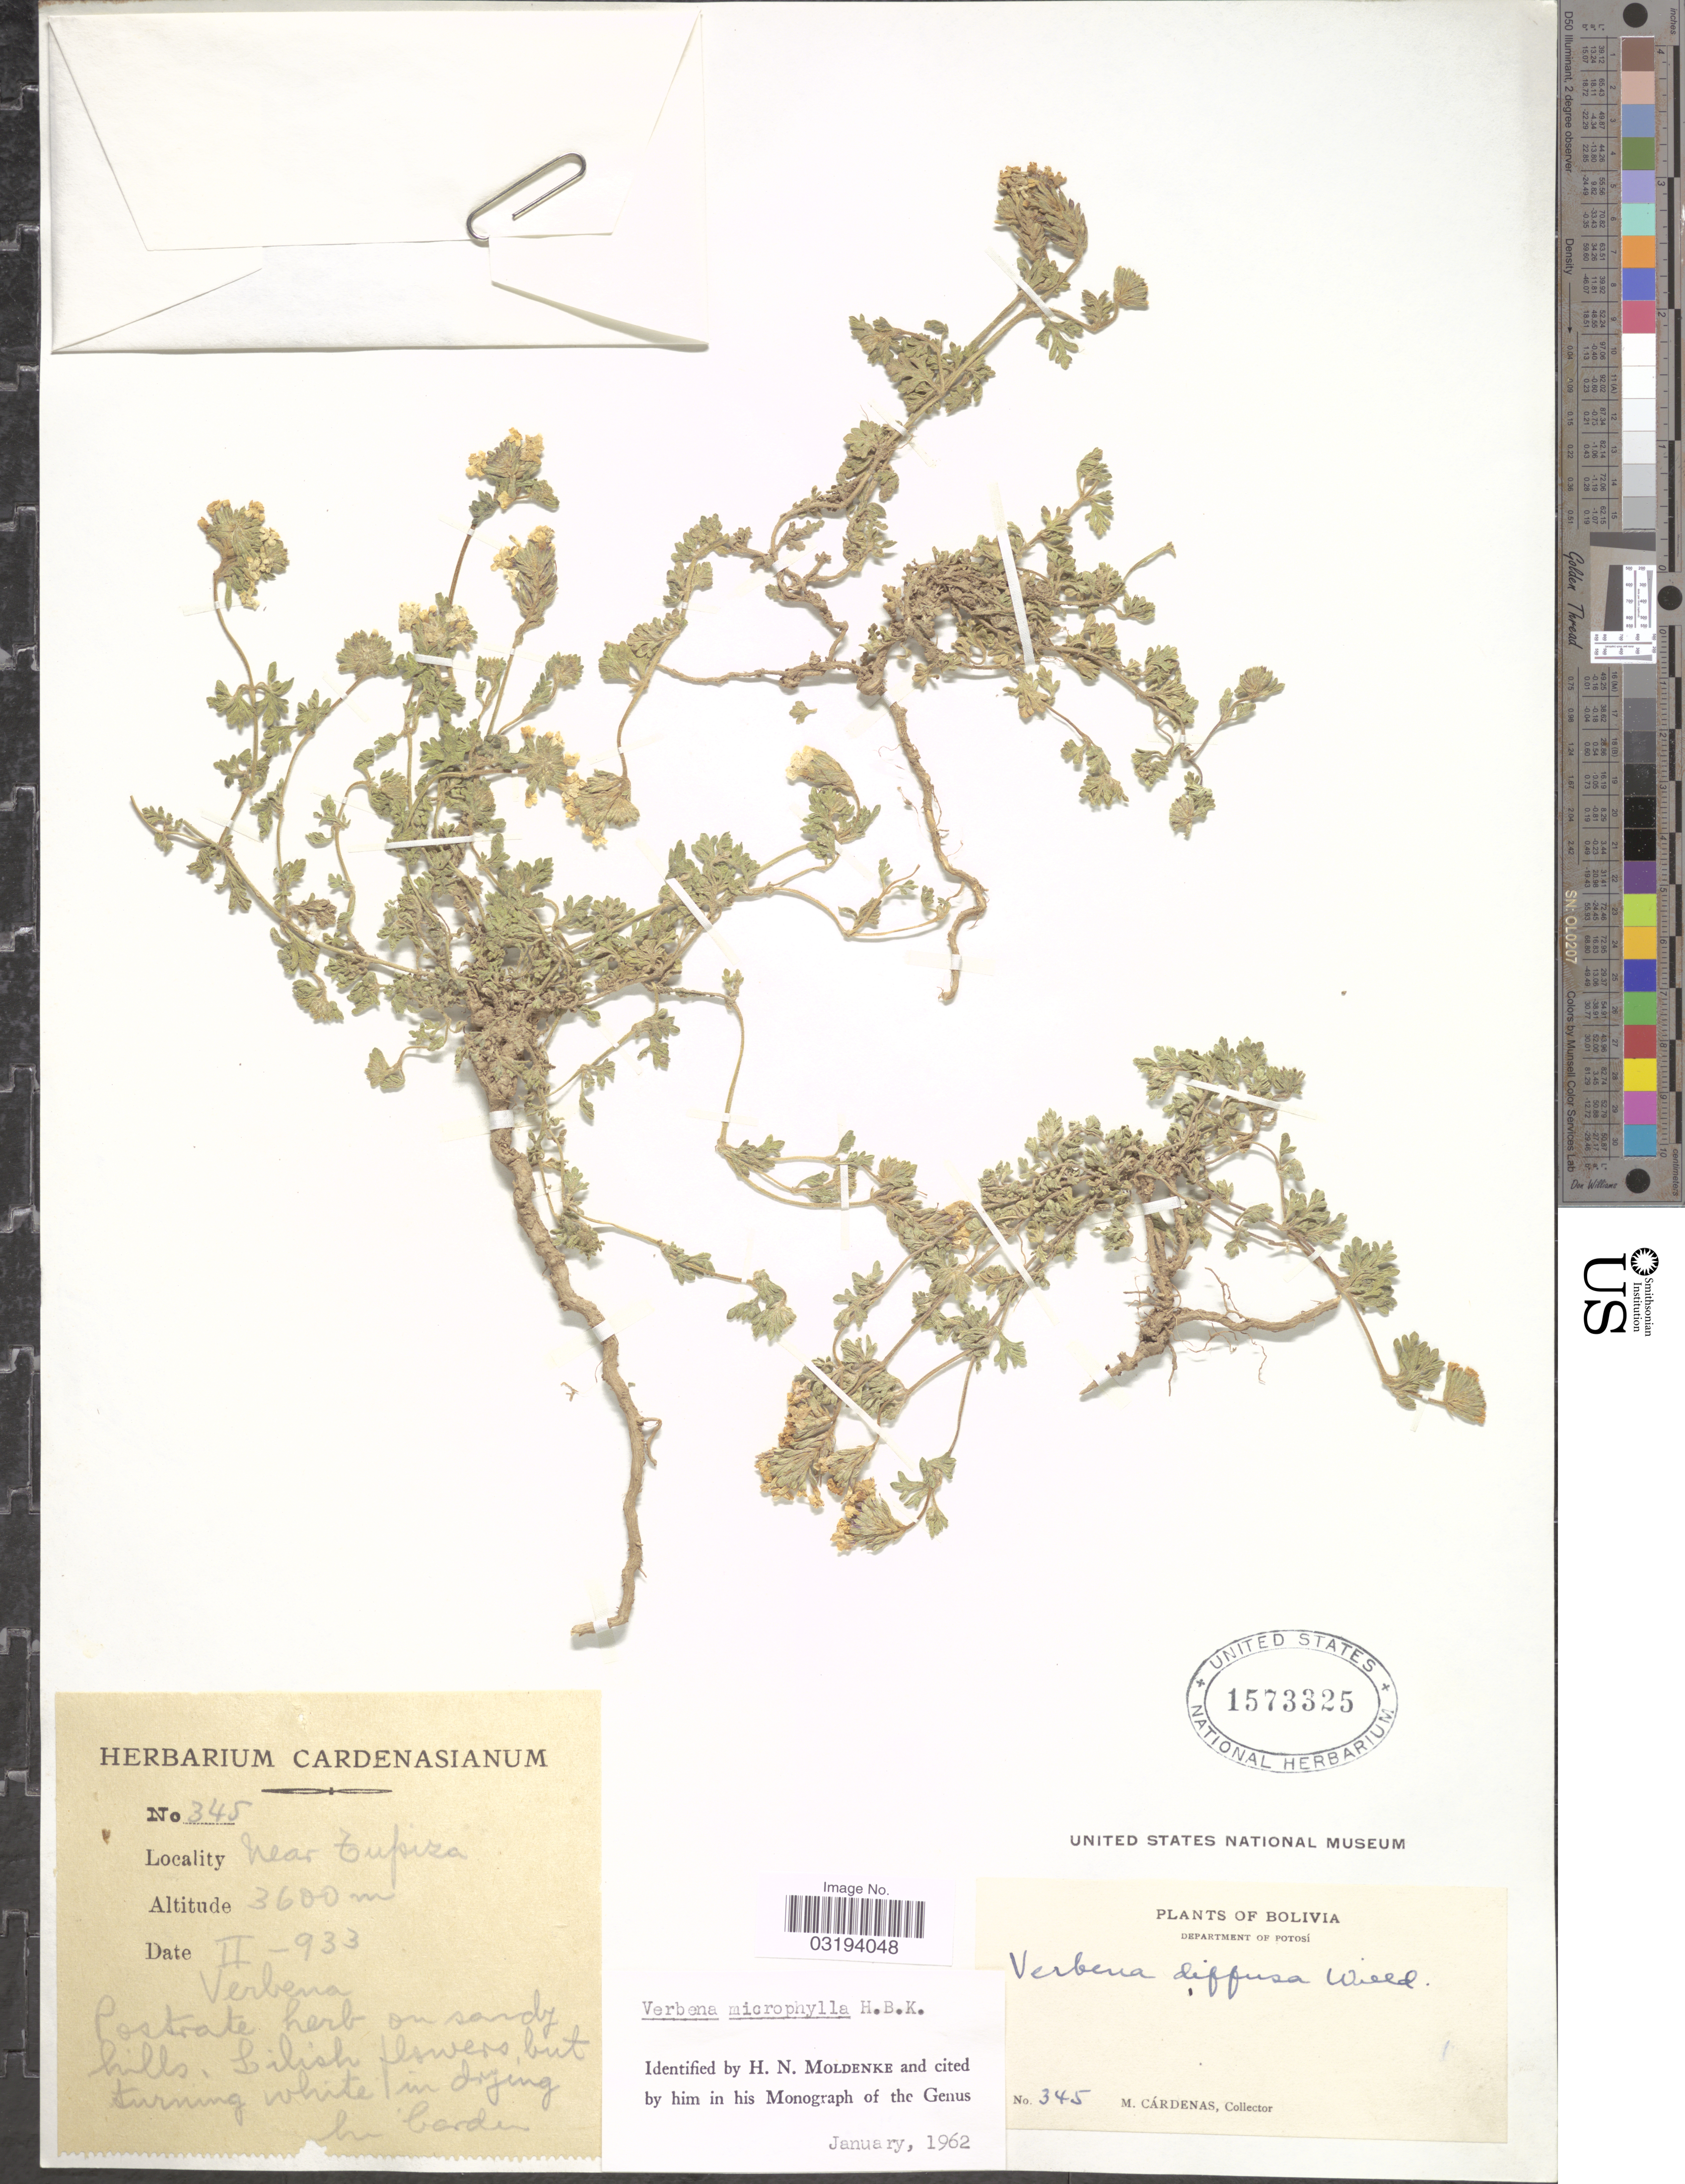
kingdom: Plantae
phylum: Tracheophyta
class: Magnoliopsida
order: Lamiales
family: Verbenaceae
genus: Verbena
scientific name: Verbena microphylla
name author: Kunth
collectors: M. Cárdenas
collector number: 345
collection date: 1933-02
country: Bolivia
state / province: Potosi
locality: Department of Potosí, Near Tupiza.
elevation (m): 3600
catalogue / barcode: US 1573325